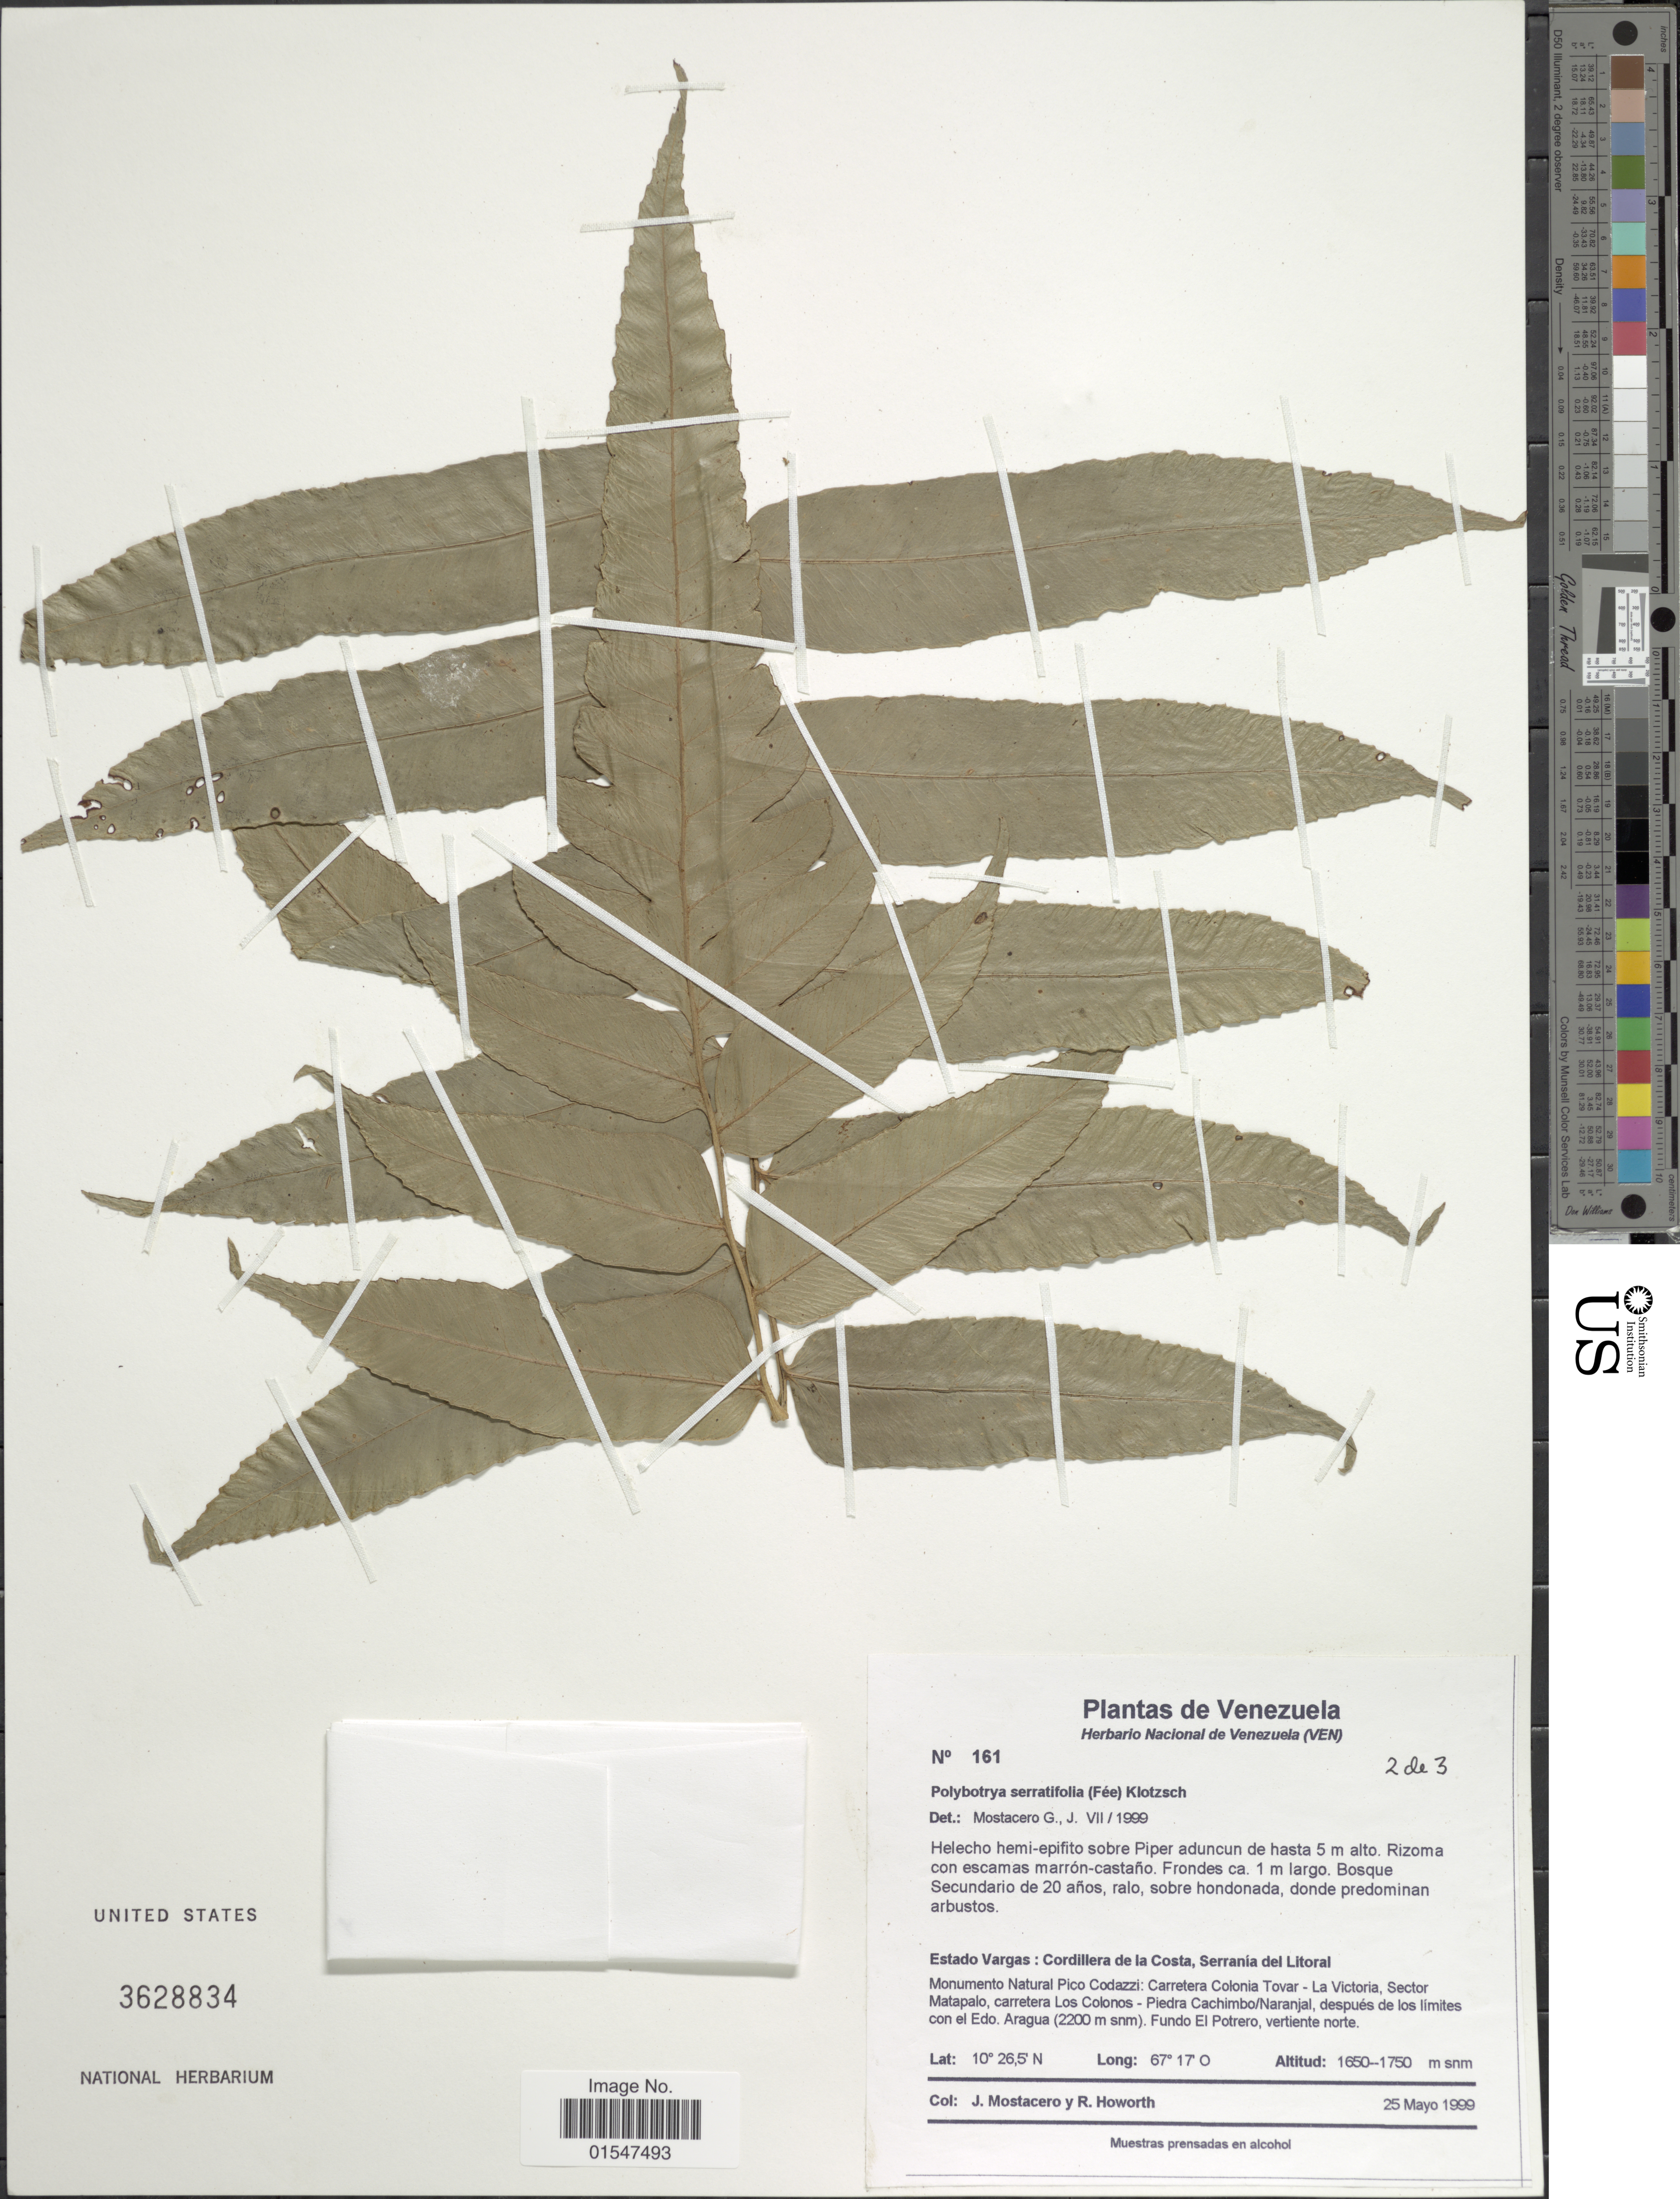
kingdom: Plantae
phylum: Tracheophyta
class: Polypodiopsida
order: Polypodiales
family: Dryopteridaceae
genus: Polybotrya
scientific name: Polybotrya serratifolia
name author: (Fée) Klotzsch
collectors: J. Mostacero & R. Howorth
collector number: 161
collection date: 1999-05-25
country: Venezuela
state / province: Vargas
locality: Venezuela, Cordillera de la Costa, Serranía del Litoal, Monumento Natural Pico Codazzi: Carretera Colonia Tovar- La Victoria, Sector Matapalo, carretera Los Colonos- Piedra Cachimbo/ Naranjal, después de los limites con el Edo. Aragua (2200m snm), fundo El Potrero, vertiente norte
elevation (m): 1650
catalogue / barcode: US 3628834